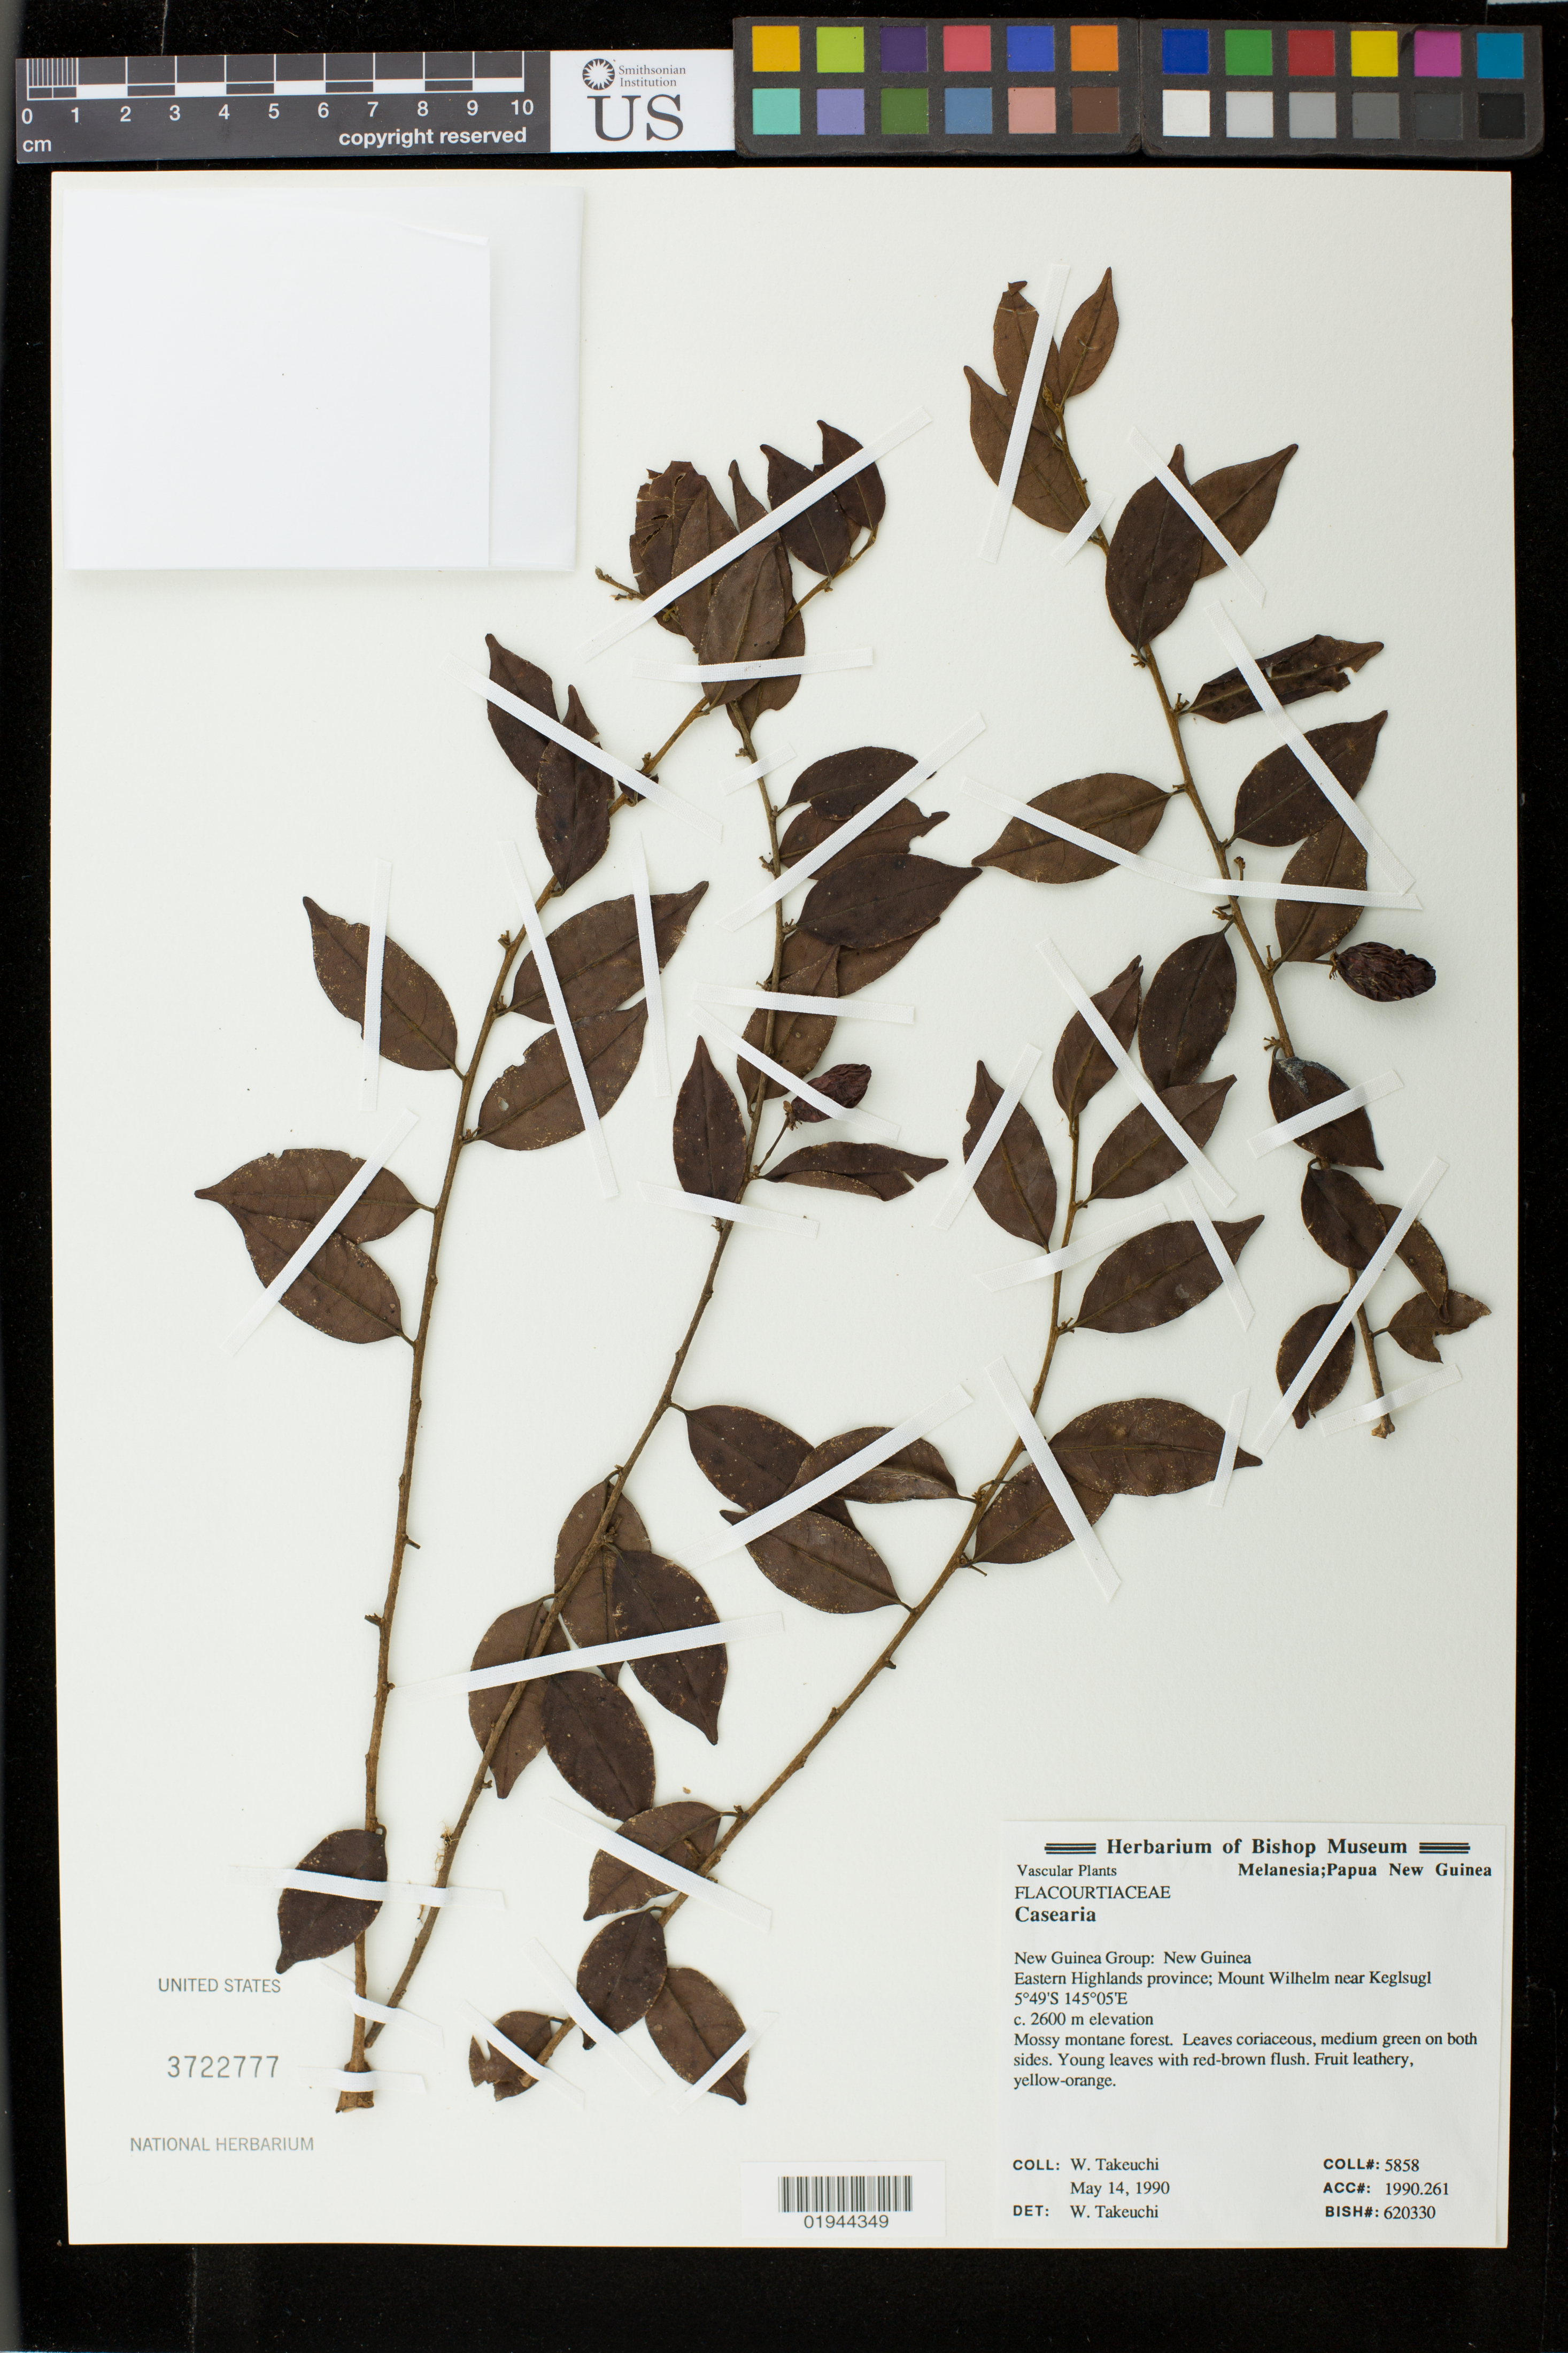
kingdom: Plantae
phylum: Tracheophyta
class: Magnoliopsida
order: Malpighiales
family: Salicaceae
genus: Casearia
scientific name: Casearia sp.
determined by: Takeuchi, W.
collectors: W. Takeuchi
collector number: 5858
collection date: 1990-05-14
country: Papua New Guinea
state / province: Eastern Highlands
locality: Mount Wilhelm near Keglsugl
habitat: Mossy montane forest.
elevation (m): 2600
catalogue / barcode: US 3722777